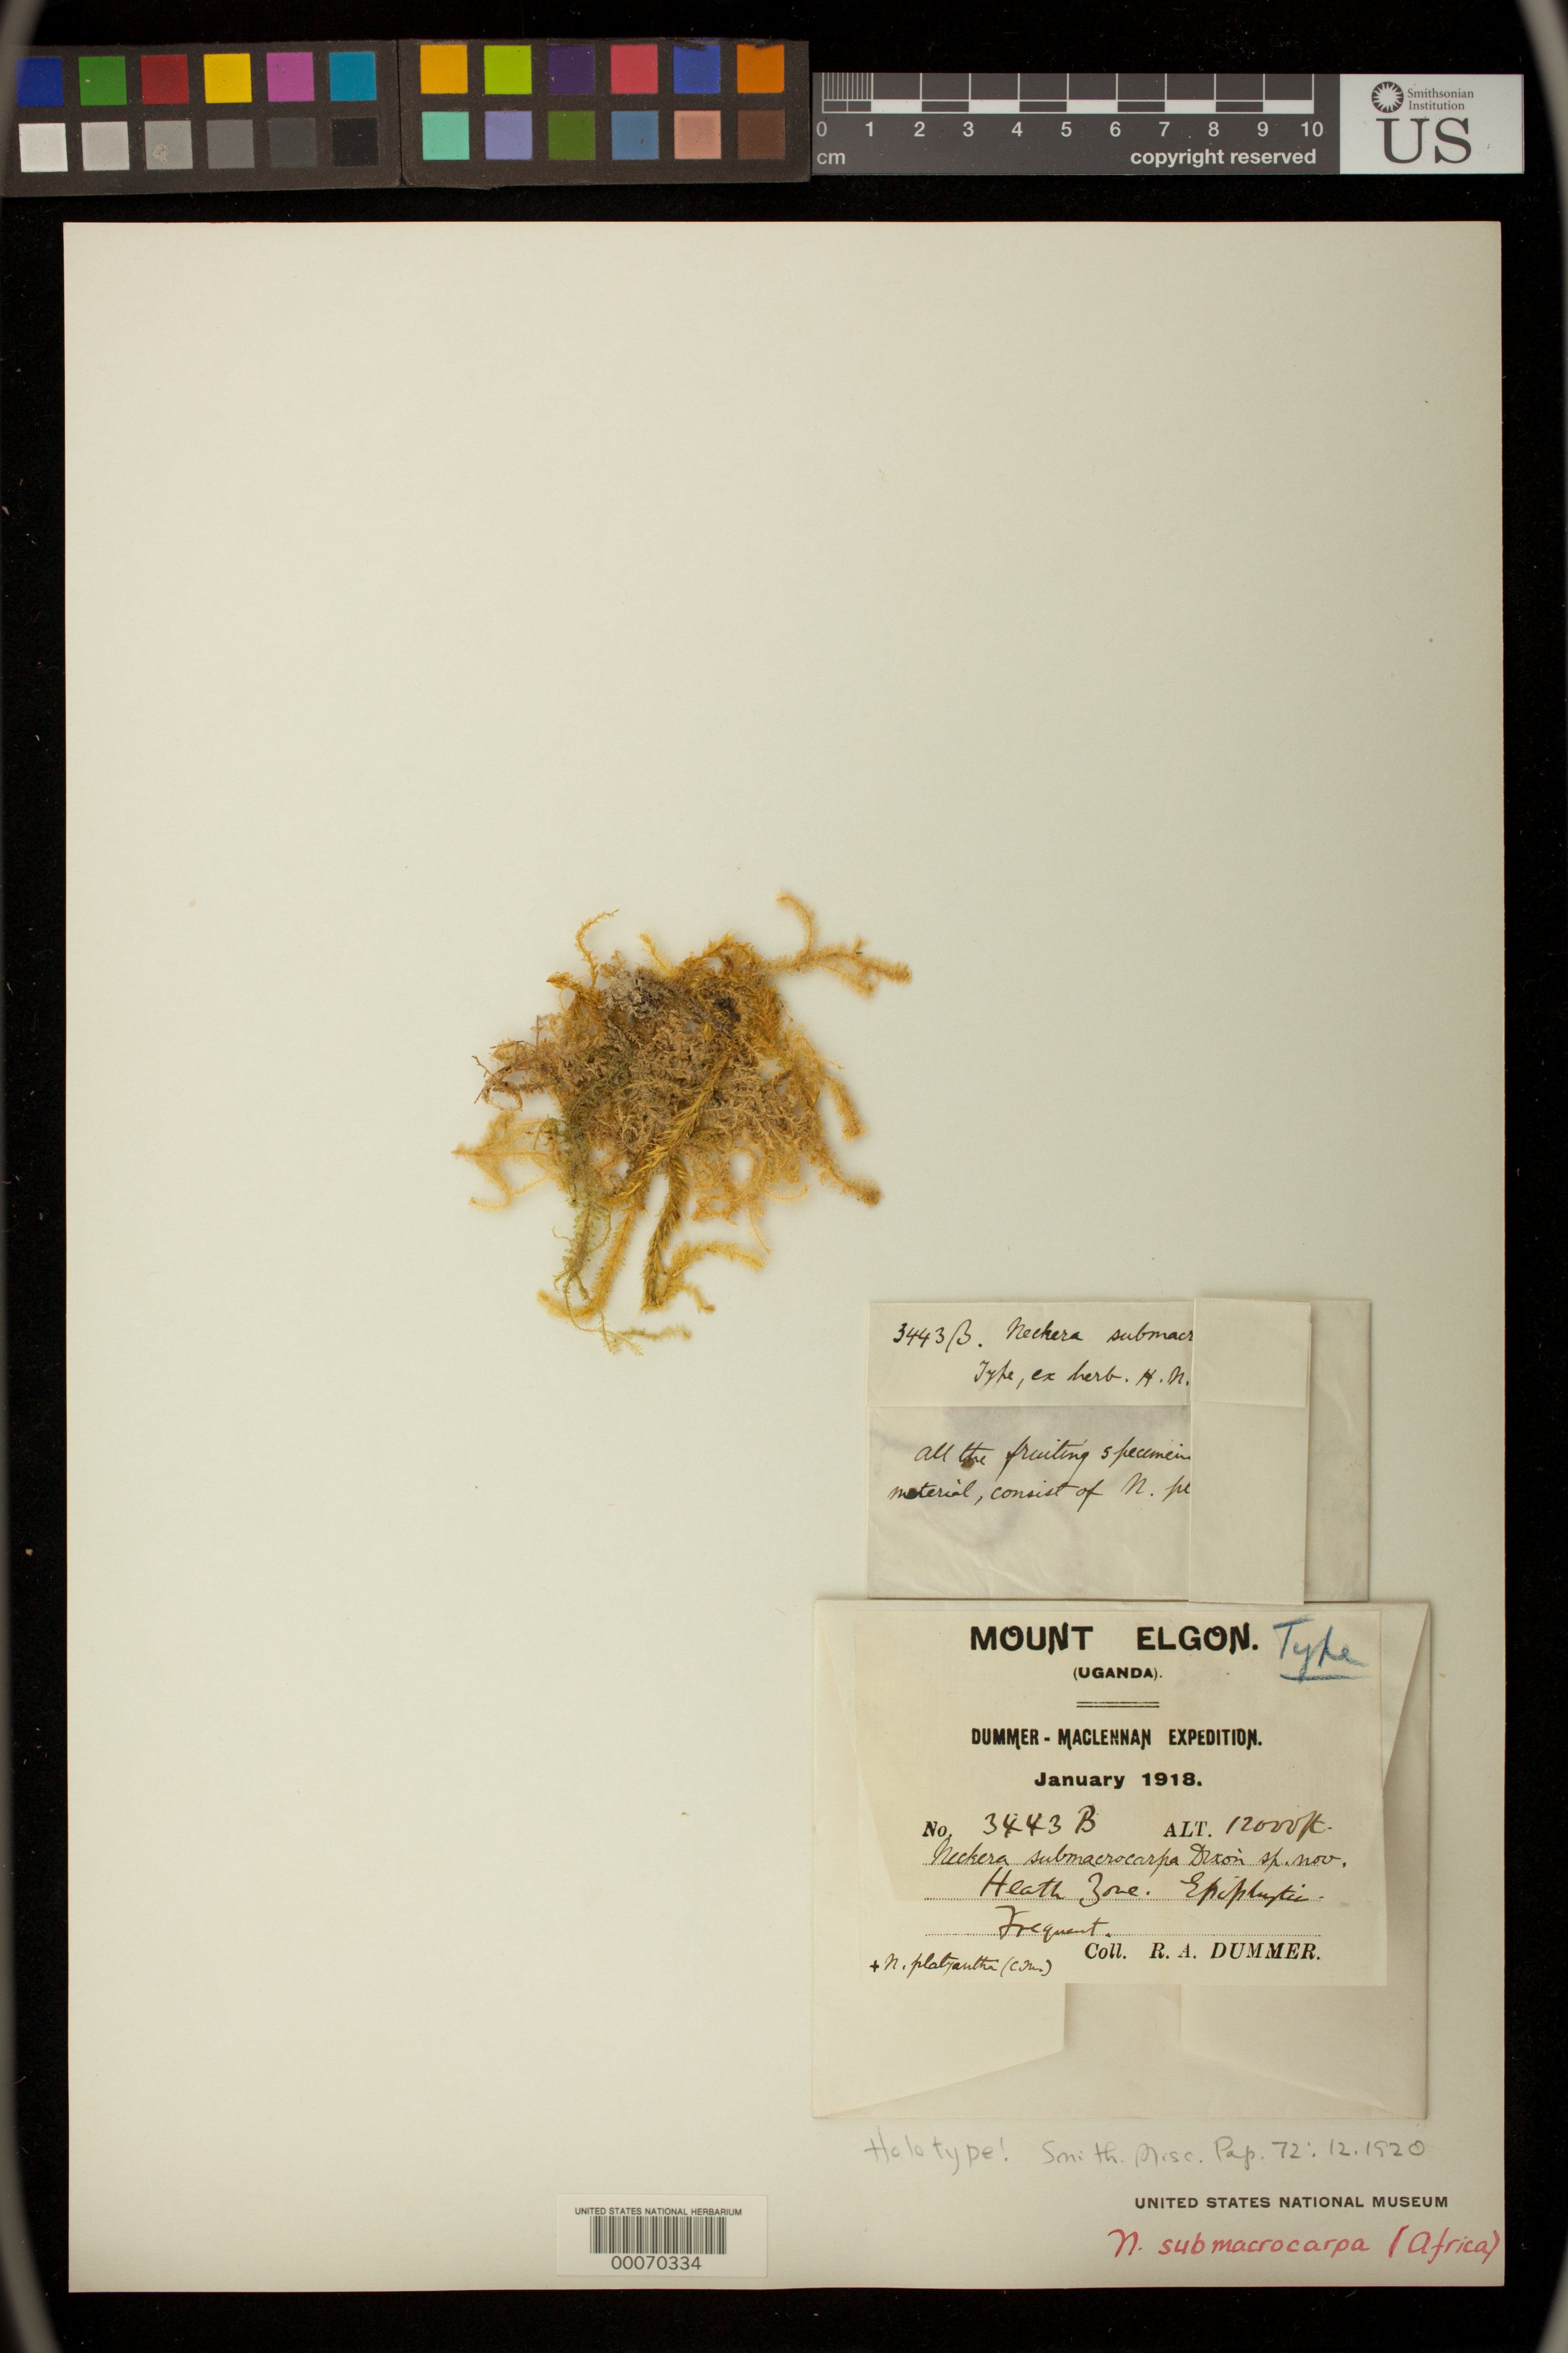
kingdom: Plantae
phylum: Bryophyta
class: Bryopsida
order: Hypnales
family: Neckeraceae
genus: Neckera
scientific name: Neckera submacrocarpa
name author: Dixon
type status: Holotype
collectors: R. Dümmer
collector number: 3443 B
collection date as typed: Jan 1981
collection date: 1981-01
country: Uganda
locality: Mt. Elgon, heath zone.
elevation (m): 366